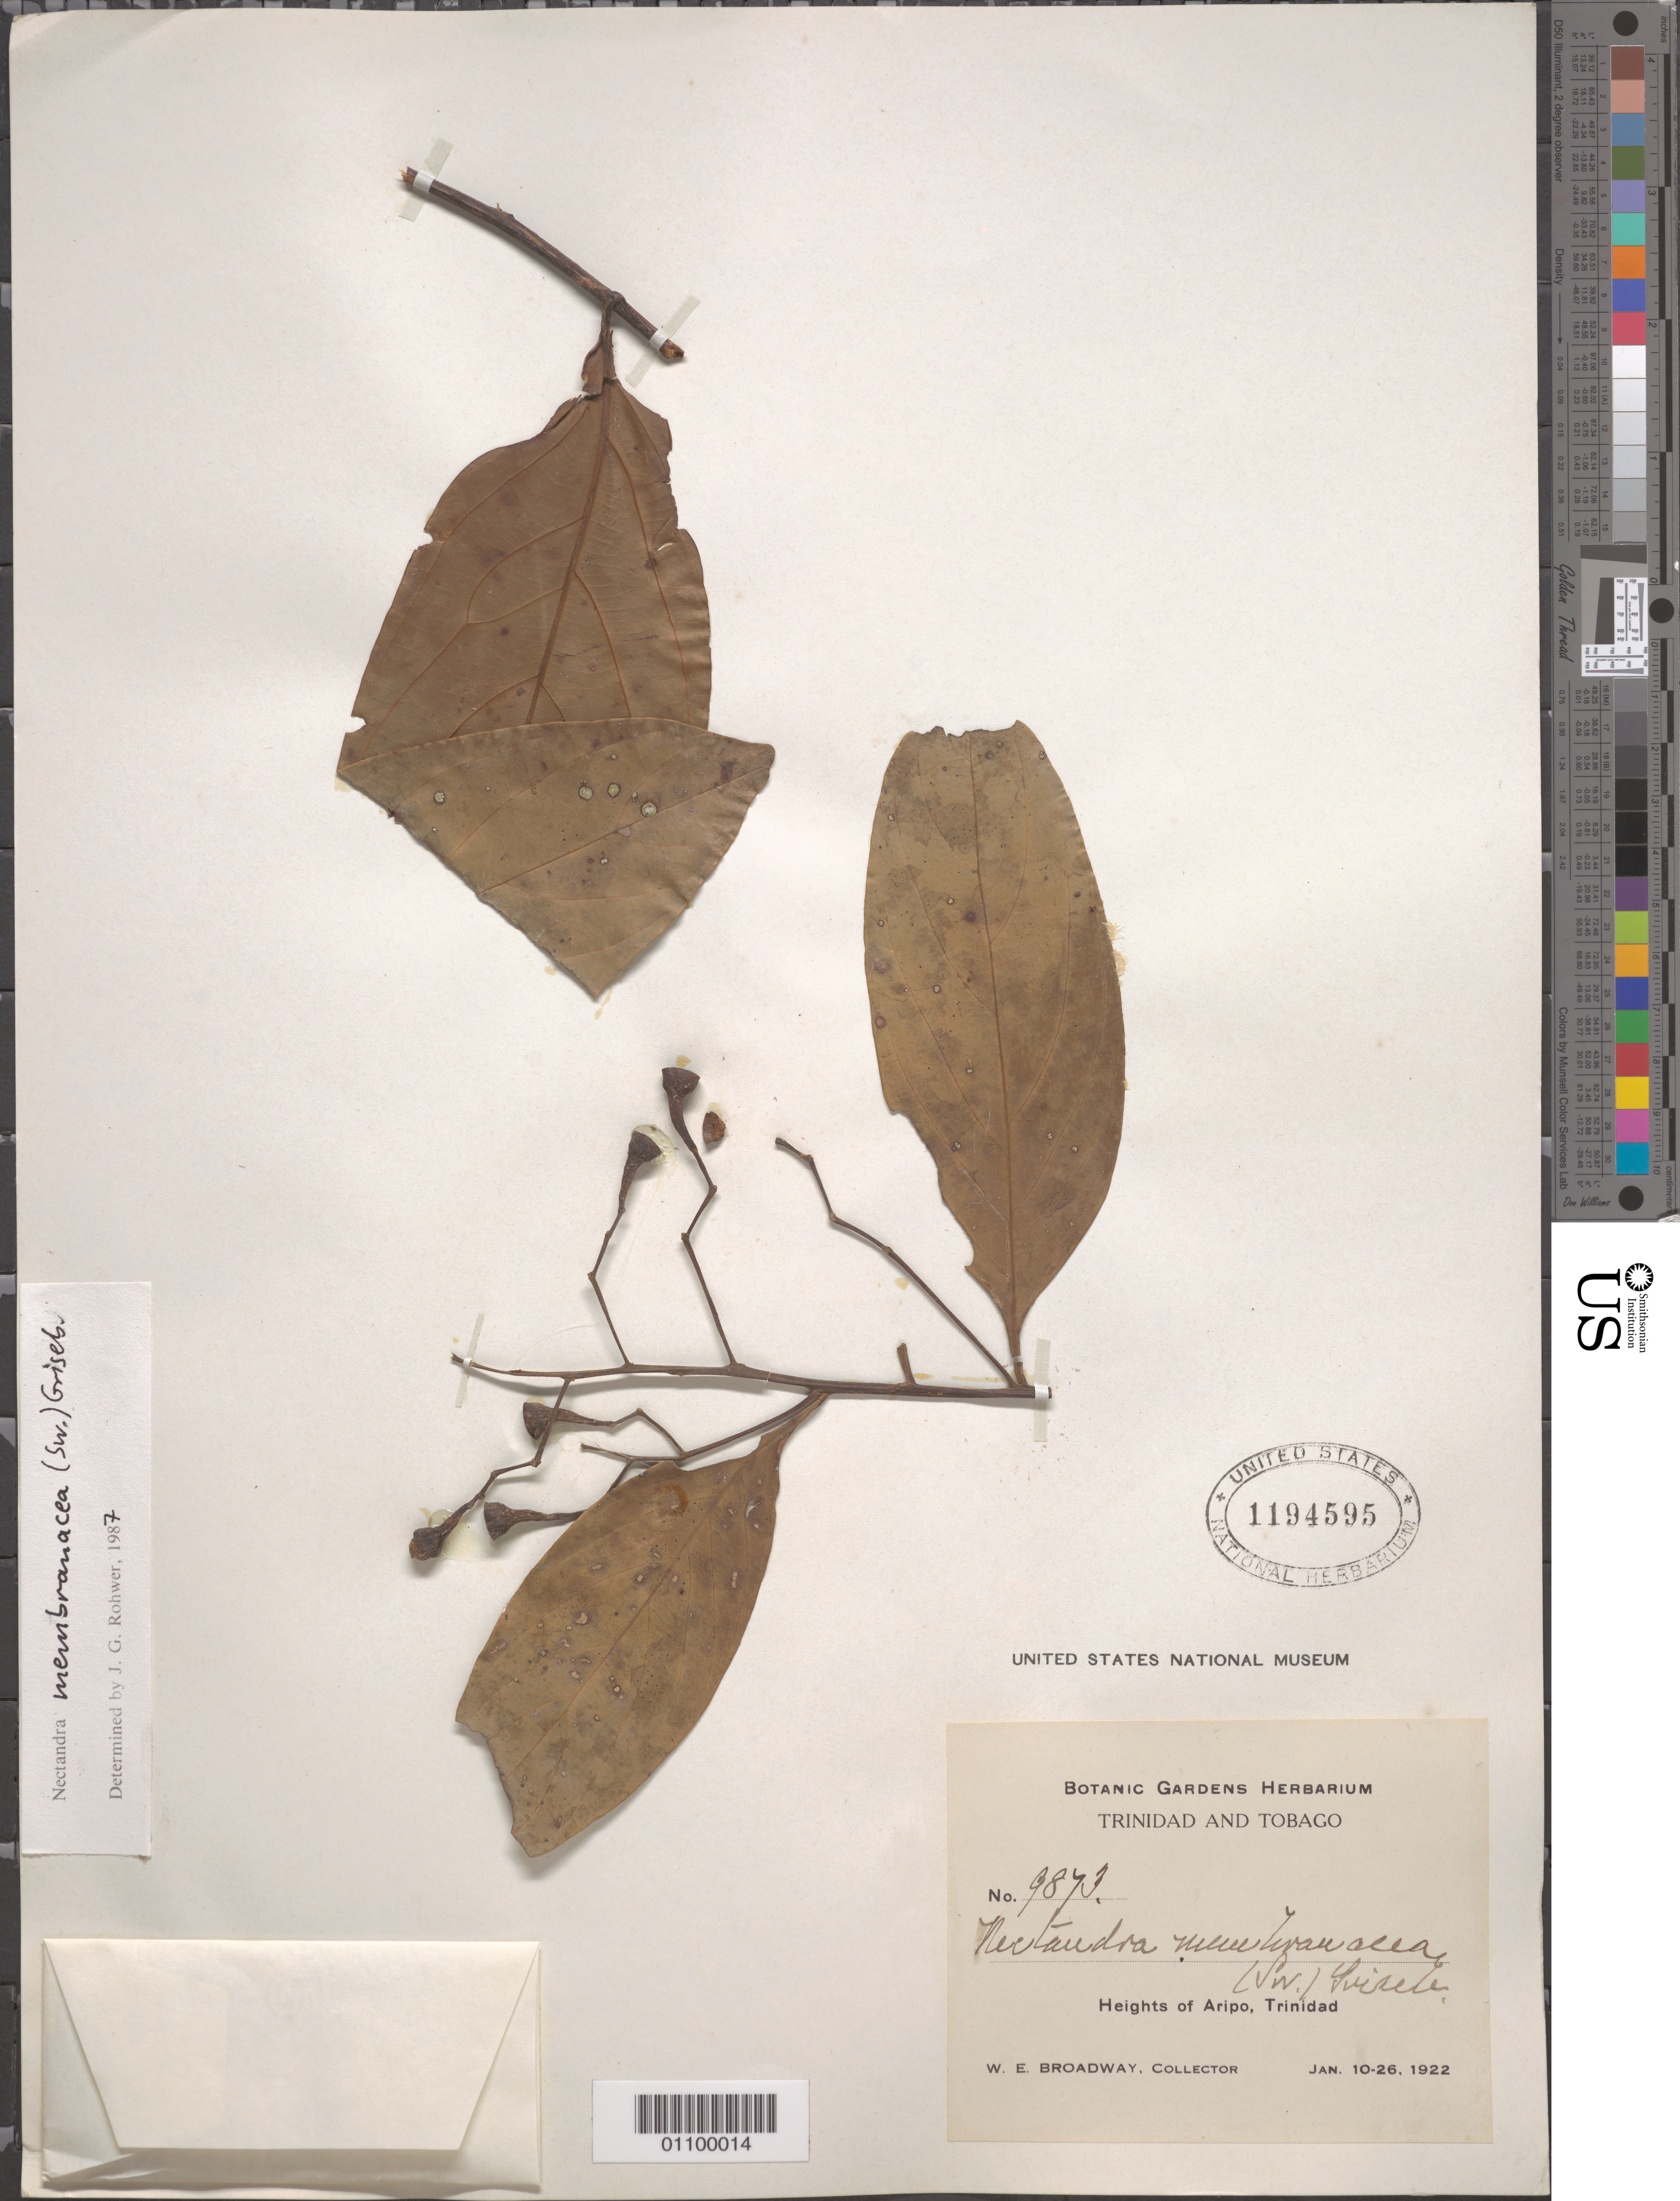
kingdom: Plantae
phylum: Tracheophyta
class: Magnoliopsida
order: Laurales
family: Lauraceae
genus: Nectandra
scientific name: Nectandra membranacea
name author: (Sw.) Griseb.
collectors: W. E. Broadway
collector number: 9873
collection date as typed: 10 Jan 1922 to 26 Jan 1922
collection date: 1922-01-10/1922-01-26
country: Trinidad and Tobago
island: Trinidad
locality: Heights of Aripo, Trinidad.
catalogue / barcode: US 1194595